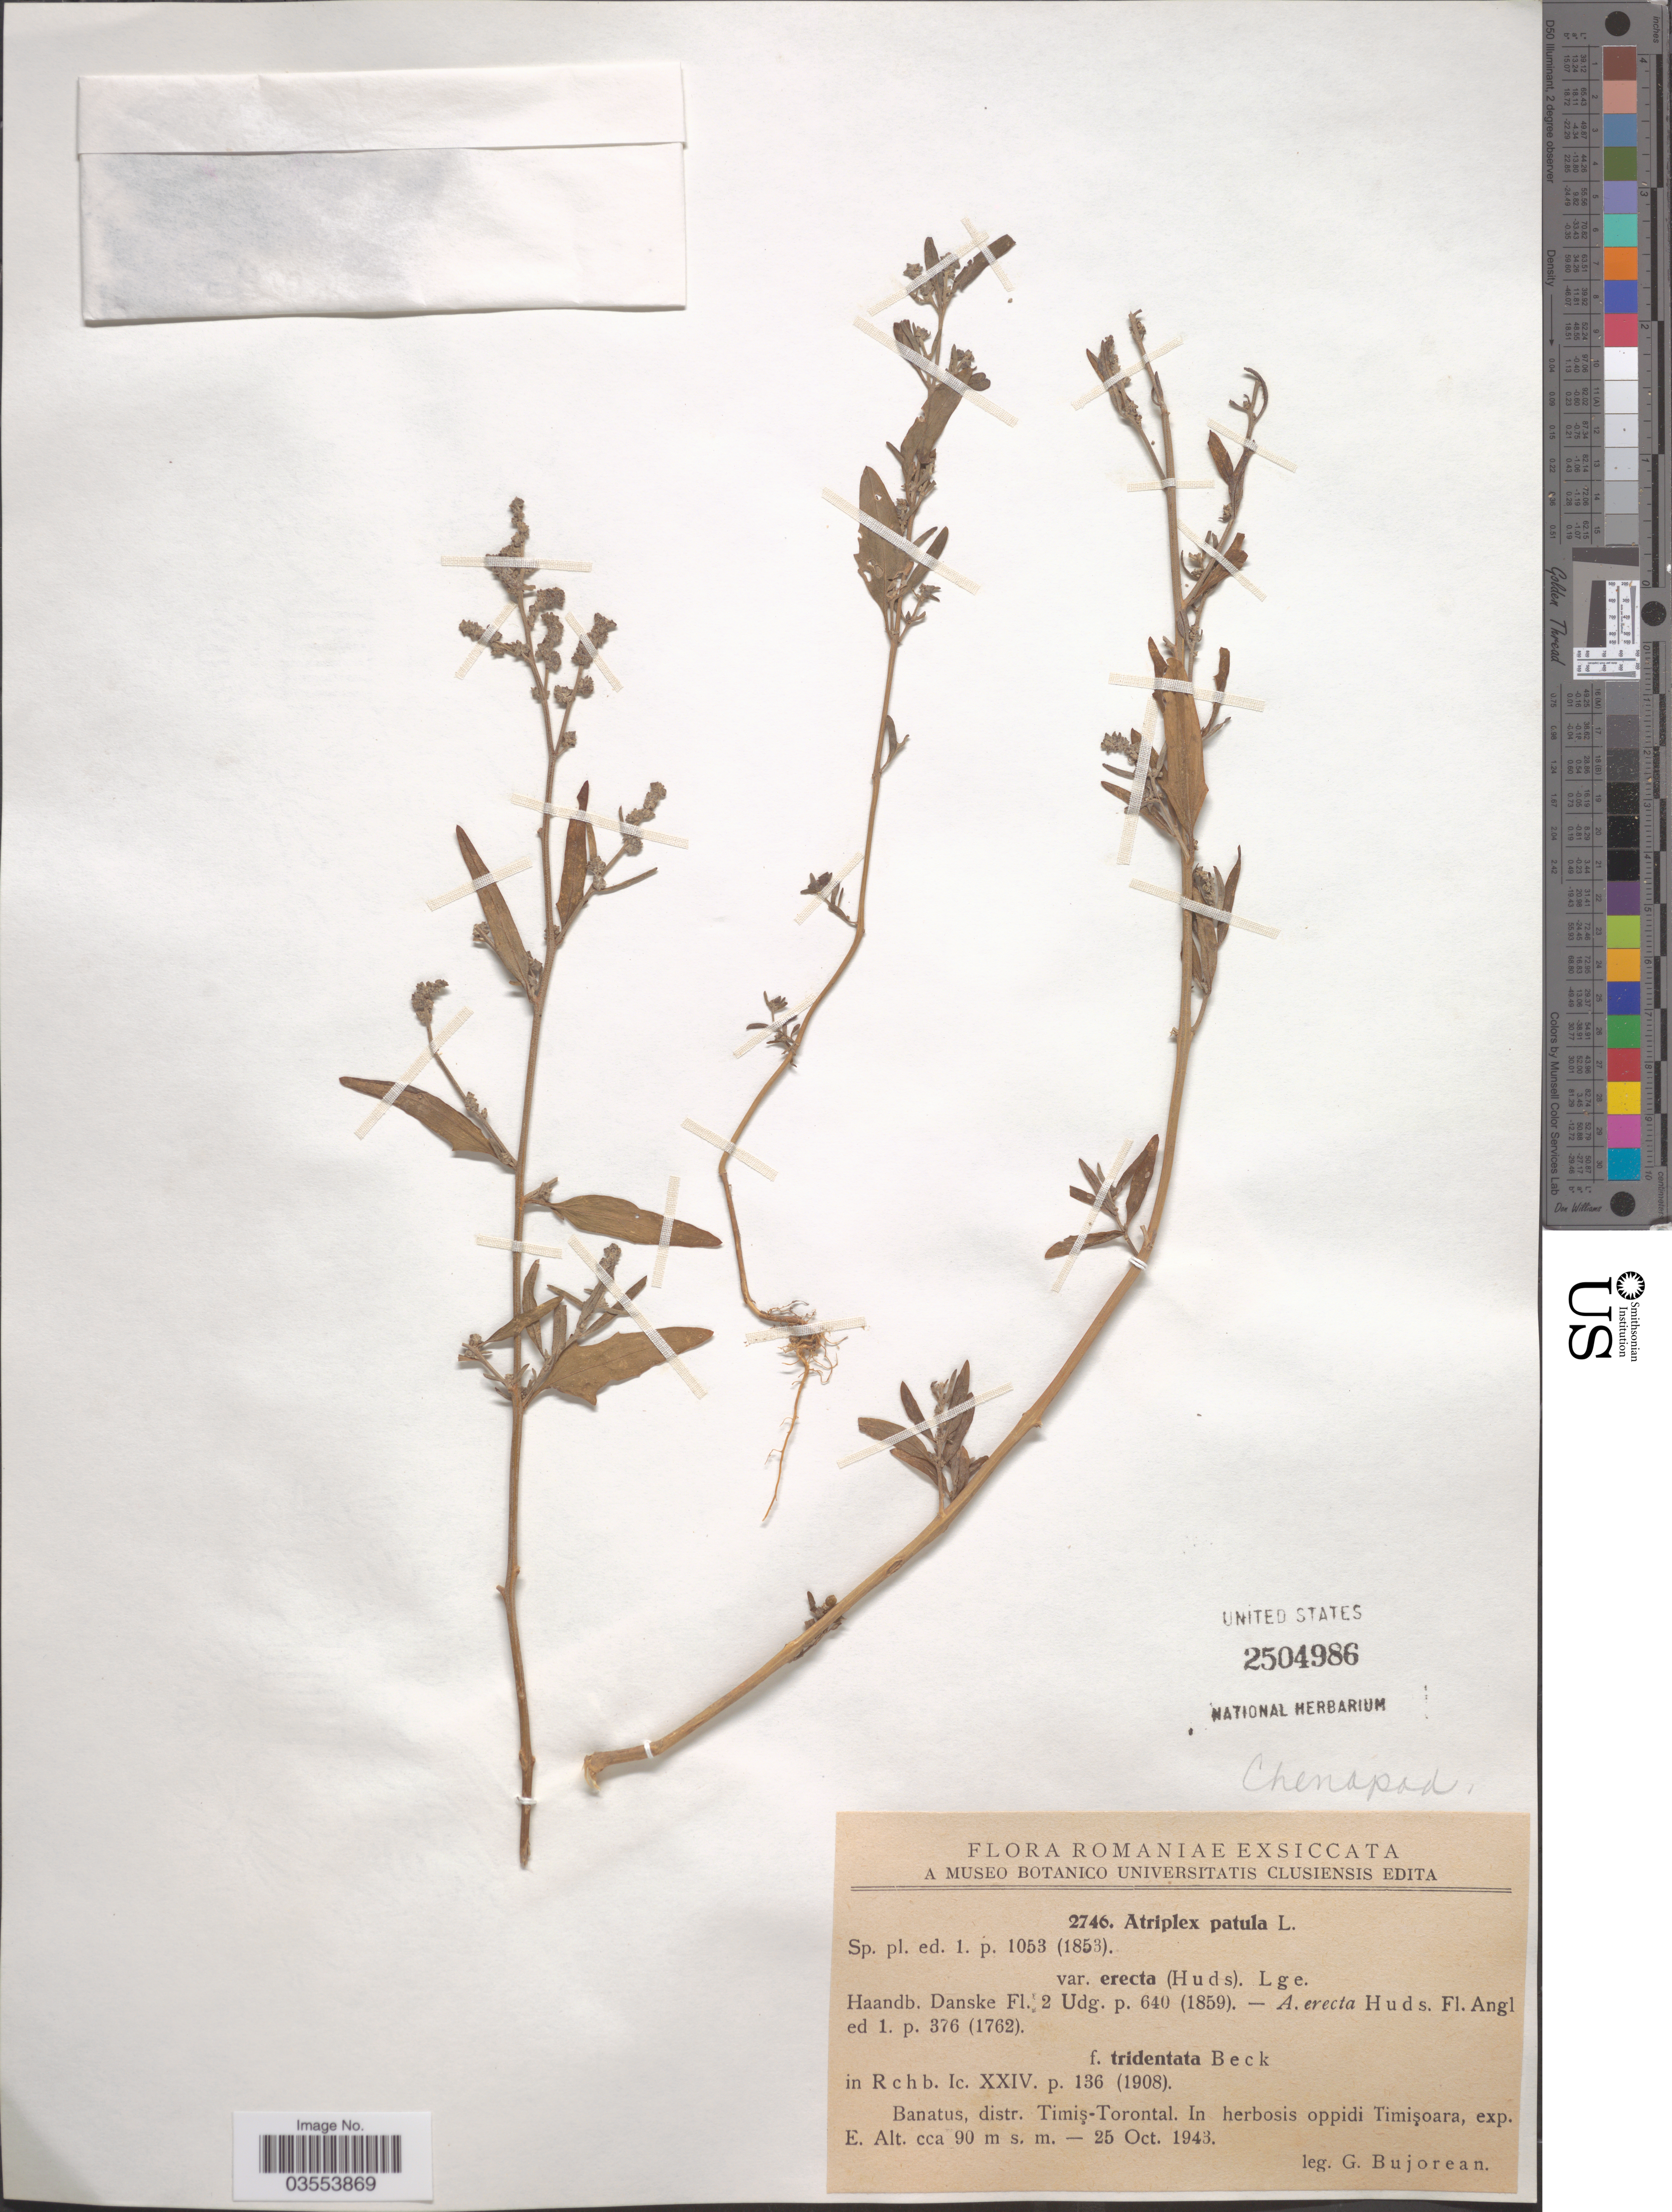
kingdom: Plantae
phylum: Tracheophyta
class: Magnoliopsida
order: Caryophyllales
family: Amaranthaceae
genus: Atriplex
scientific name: Atriplex patula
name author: L.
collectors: G. Bujorean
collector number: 2746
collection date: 1943-10-25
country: Romania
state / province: Timis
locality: Banatus, distr. Timiş-Torontal. In herbosis oppidi Timişoara, exp. E.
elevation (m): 90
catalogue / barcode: US 2504986